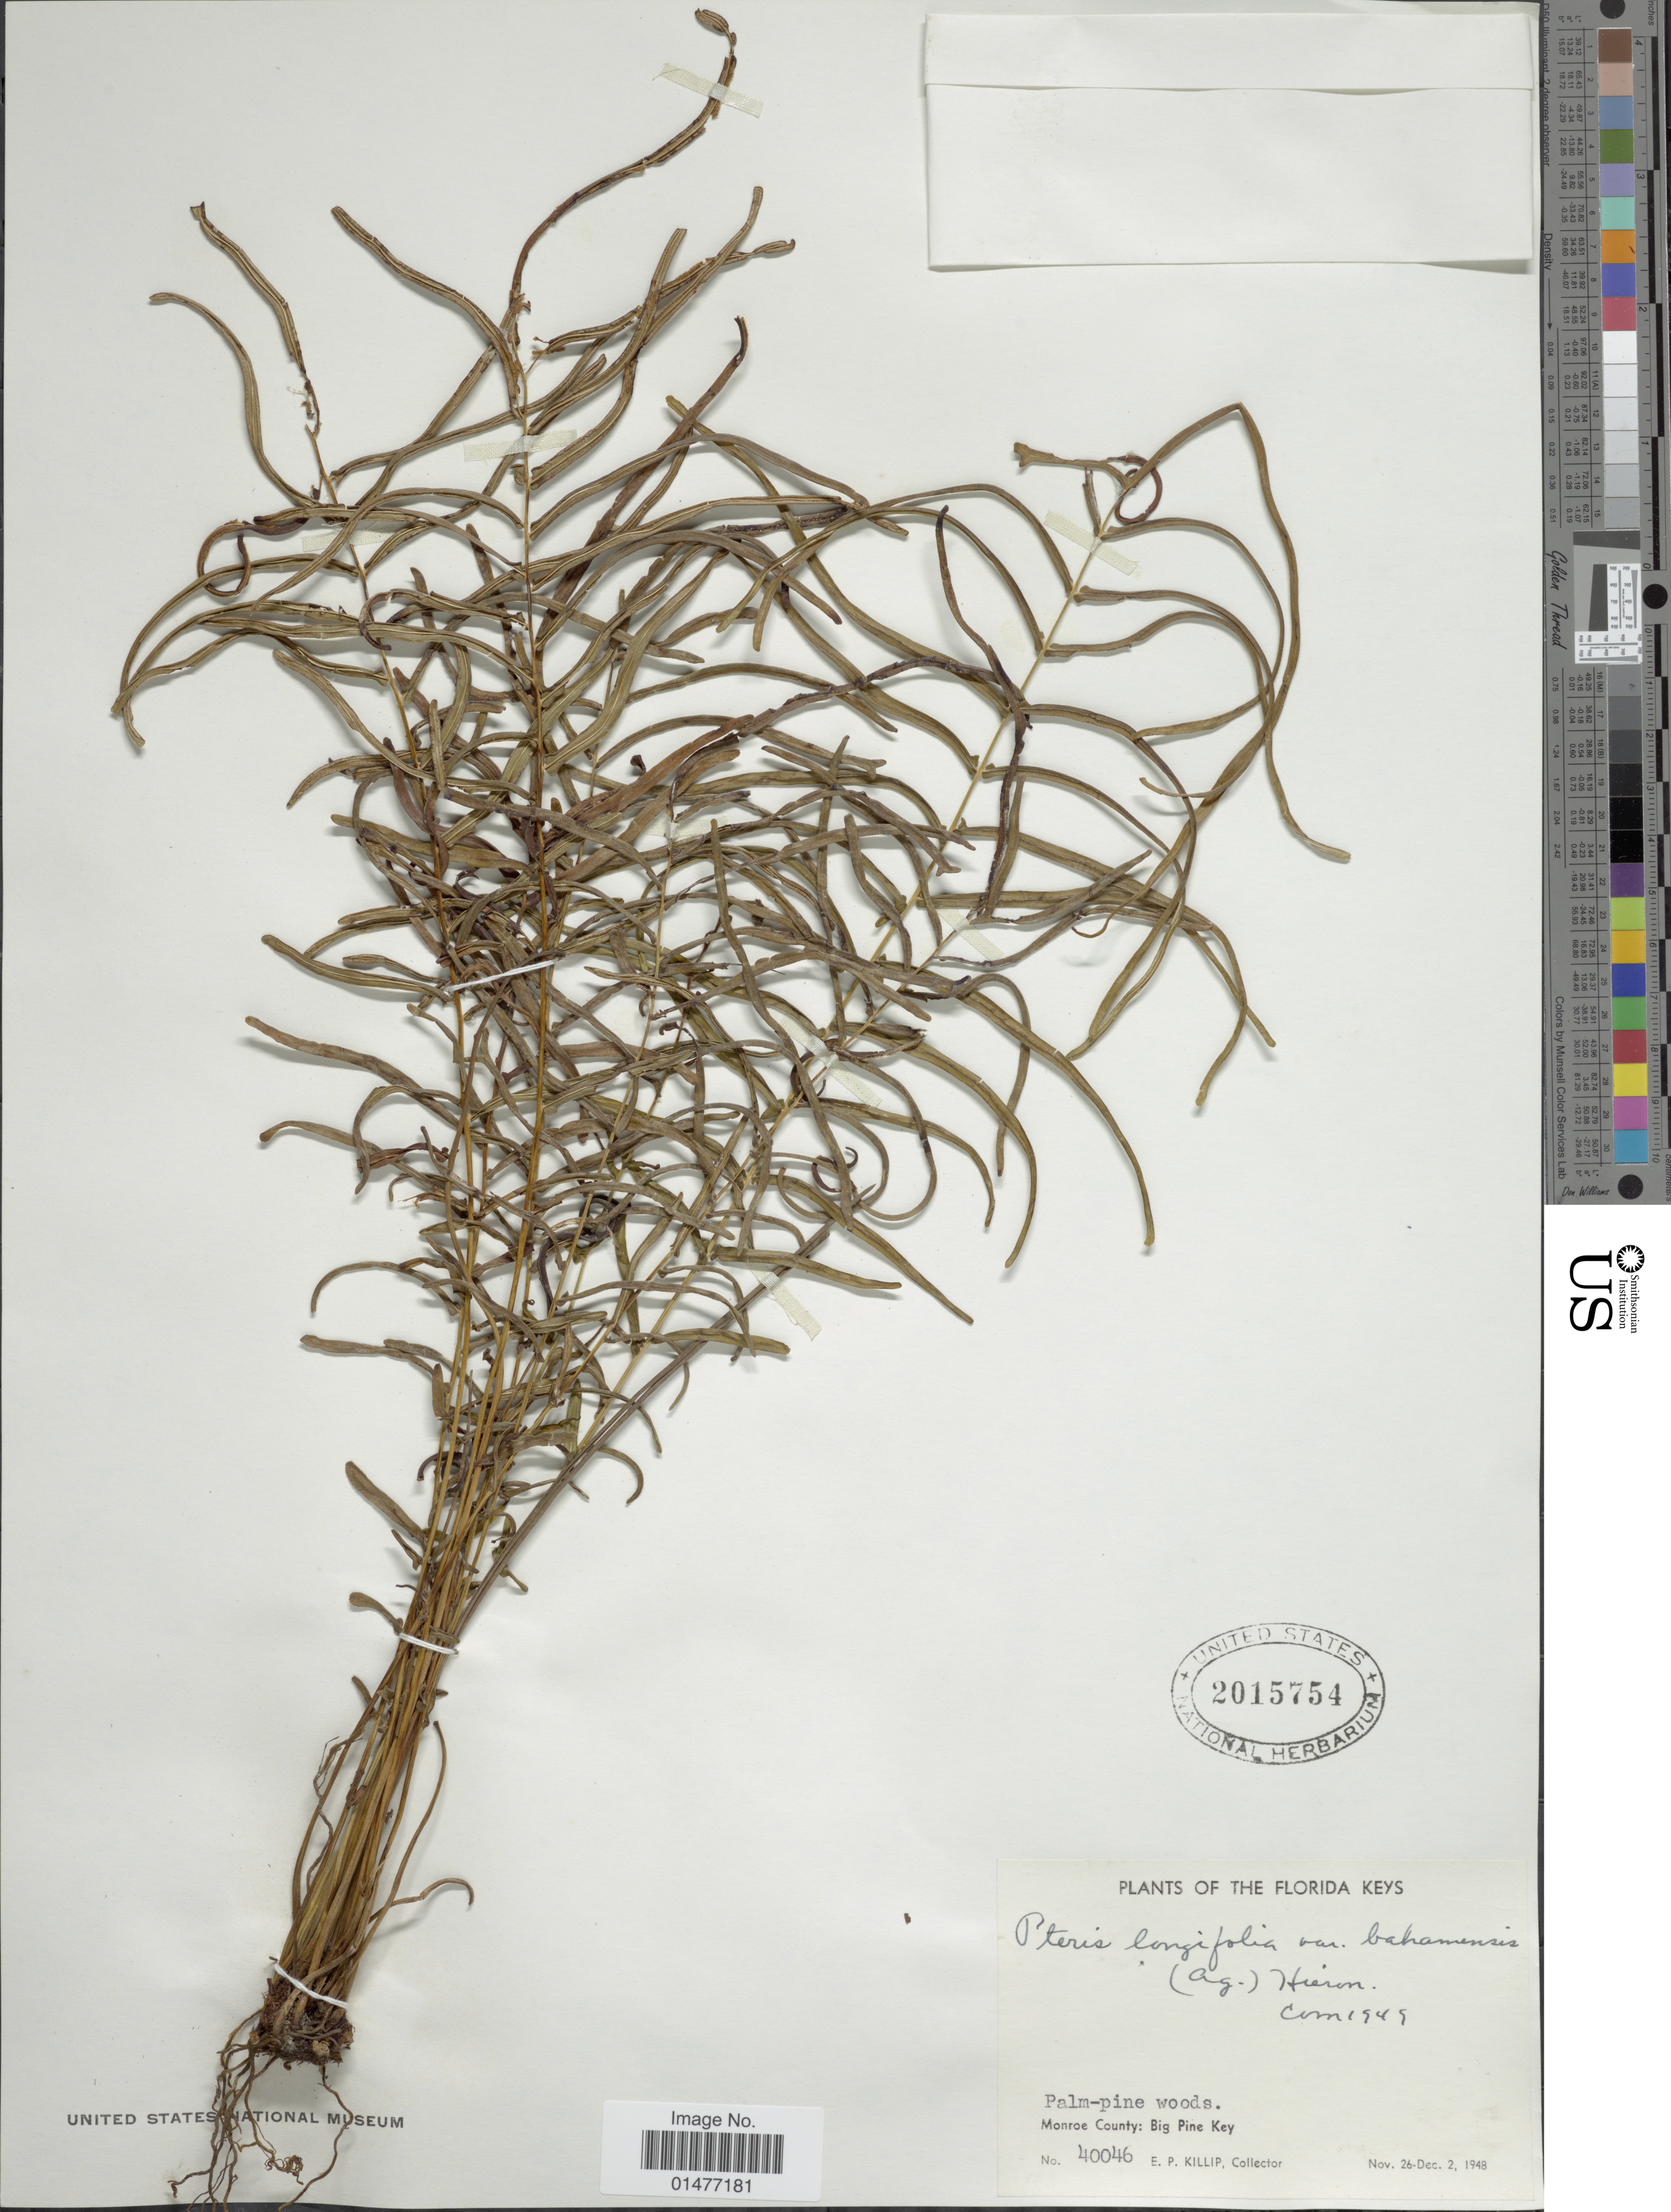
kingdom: Plantae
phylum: Tracheophyta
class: Polypodiopsida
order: Polypodiales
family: Pteridaceae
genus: Pteris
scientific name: Pteris bahamenis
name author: (J. Agardh) Fée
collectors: E. P. Killip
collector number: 40046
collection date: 1948-11-26/1948-12-02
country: United States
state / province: Florida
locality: Plants of Florida Keys, Palm pine woods, Monroe County: Big Pine Key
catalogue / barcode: US 2015754